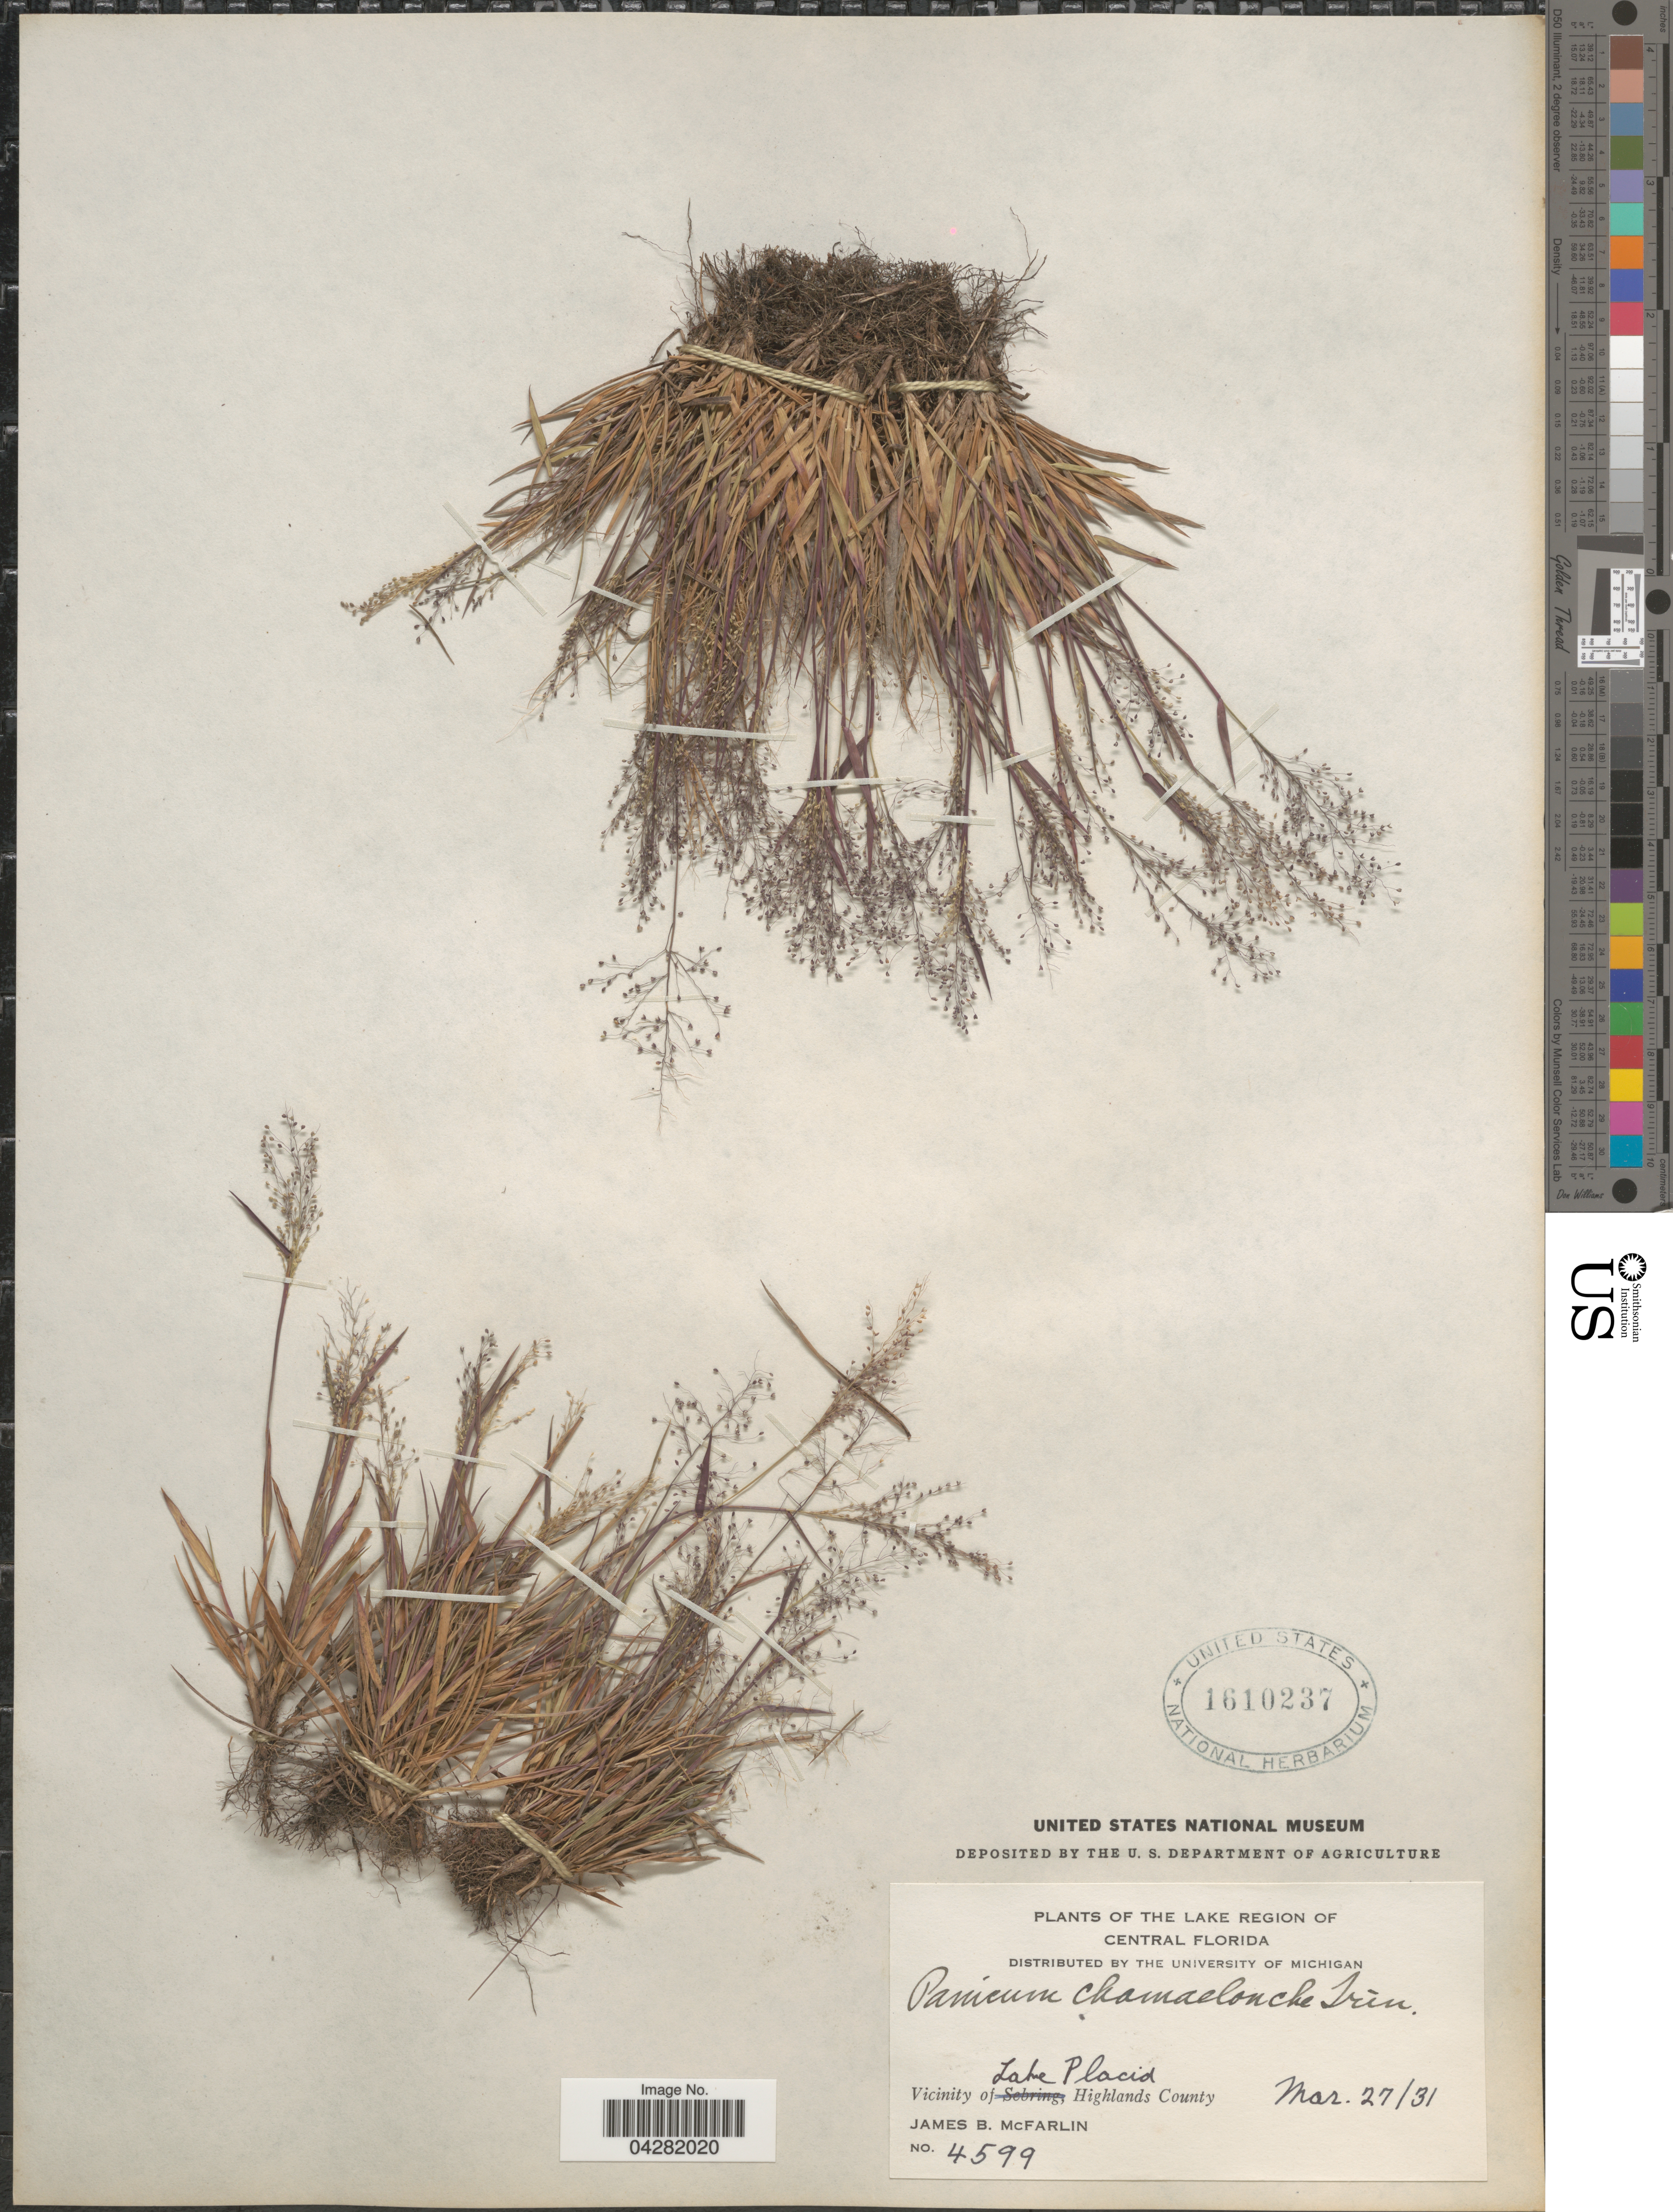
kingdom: Plantae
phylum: Tracheophyta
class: Liliopsida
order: Poales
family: Poaceae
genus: Dichanthelium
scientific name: Dichanthelium ensifolium var. ensifolium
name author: (Baldwin ex Elliot) Gould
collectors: J. McFarlin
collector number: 4599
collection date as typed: Transcribed d/m/y: 27/3/31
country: United States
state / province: Florida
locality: The Lake Region of Central Florida. Vicinity of Lake Placid, Highlands County.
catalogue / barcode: US 1610237